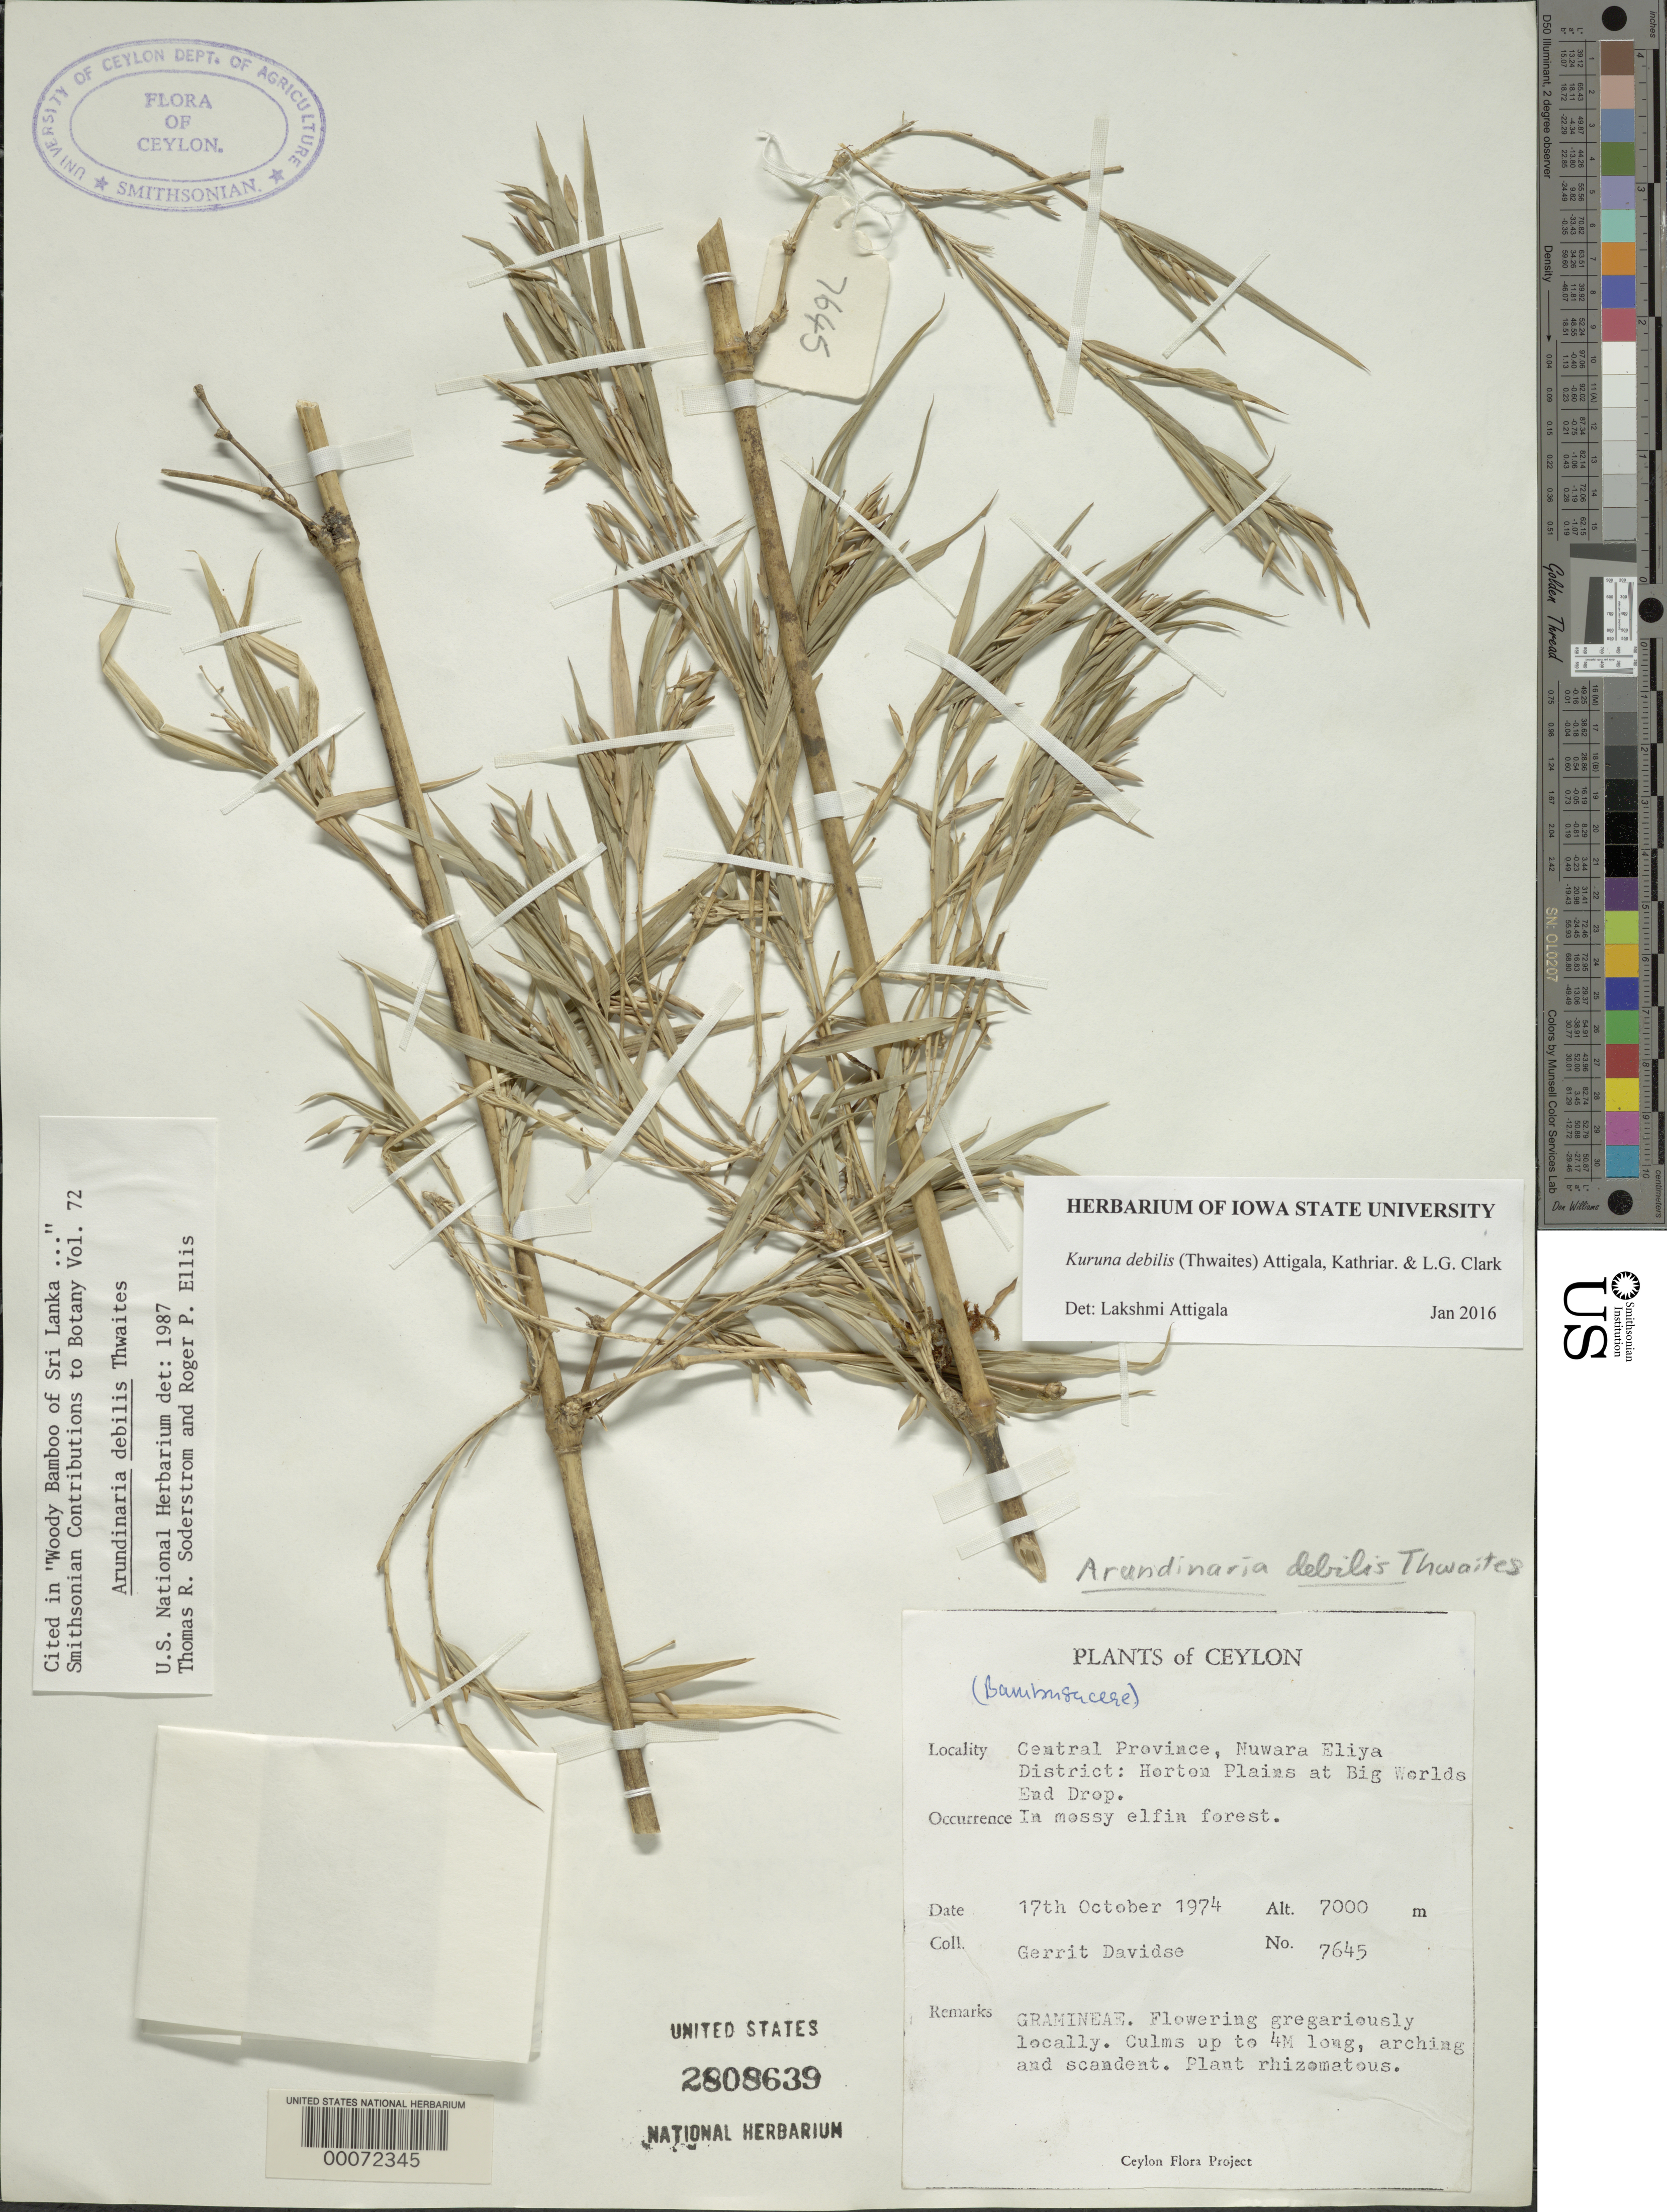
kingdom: Plantae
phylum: Tracheophyta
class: Liliopsida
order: Poales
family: Poaceae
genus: Kuruna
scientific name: Kuruna debilis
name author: (Thwaites) Attigala et al.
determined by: Attigala, L.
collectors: S. H. Sohmer & D. B. Sumithraarachchi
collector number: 7645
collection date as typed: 17 Oct 1974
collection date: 1974-10-17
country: Sri Lanka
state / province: Central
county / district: Nuwara Eliya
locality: Horton plains at big worlds end drop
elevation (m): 2134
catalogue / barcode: US 2808639